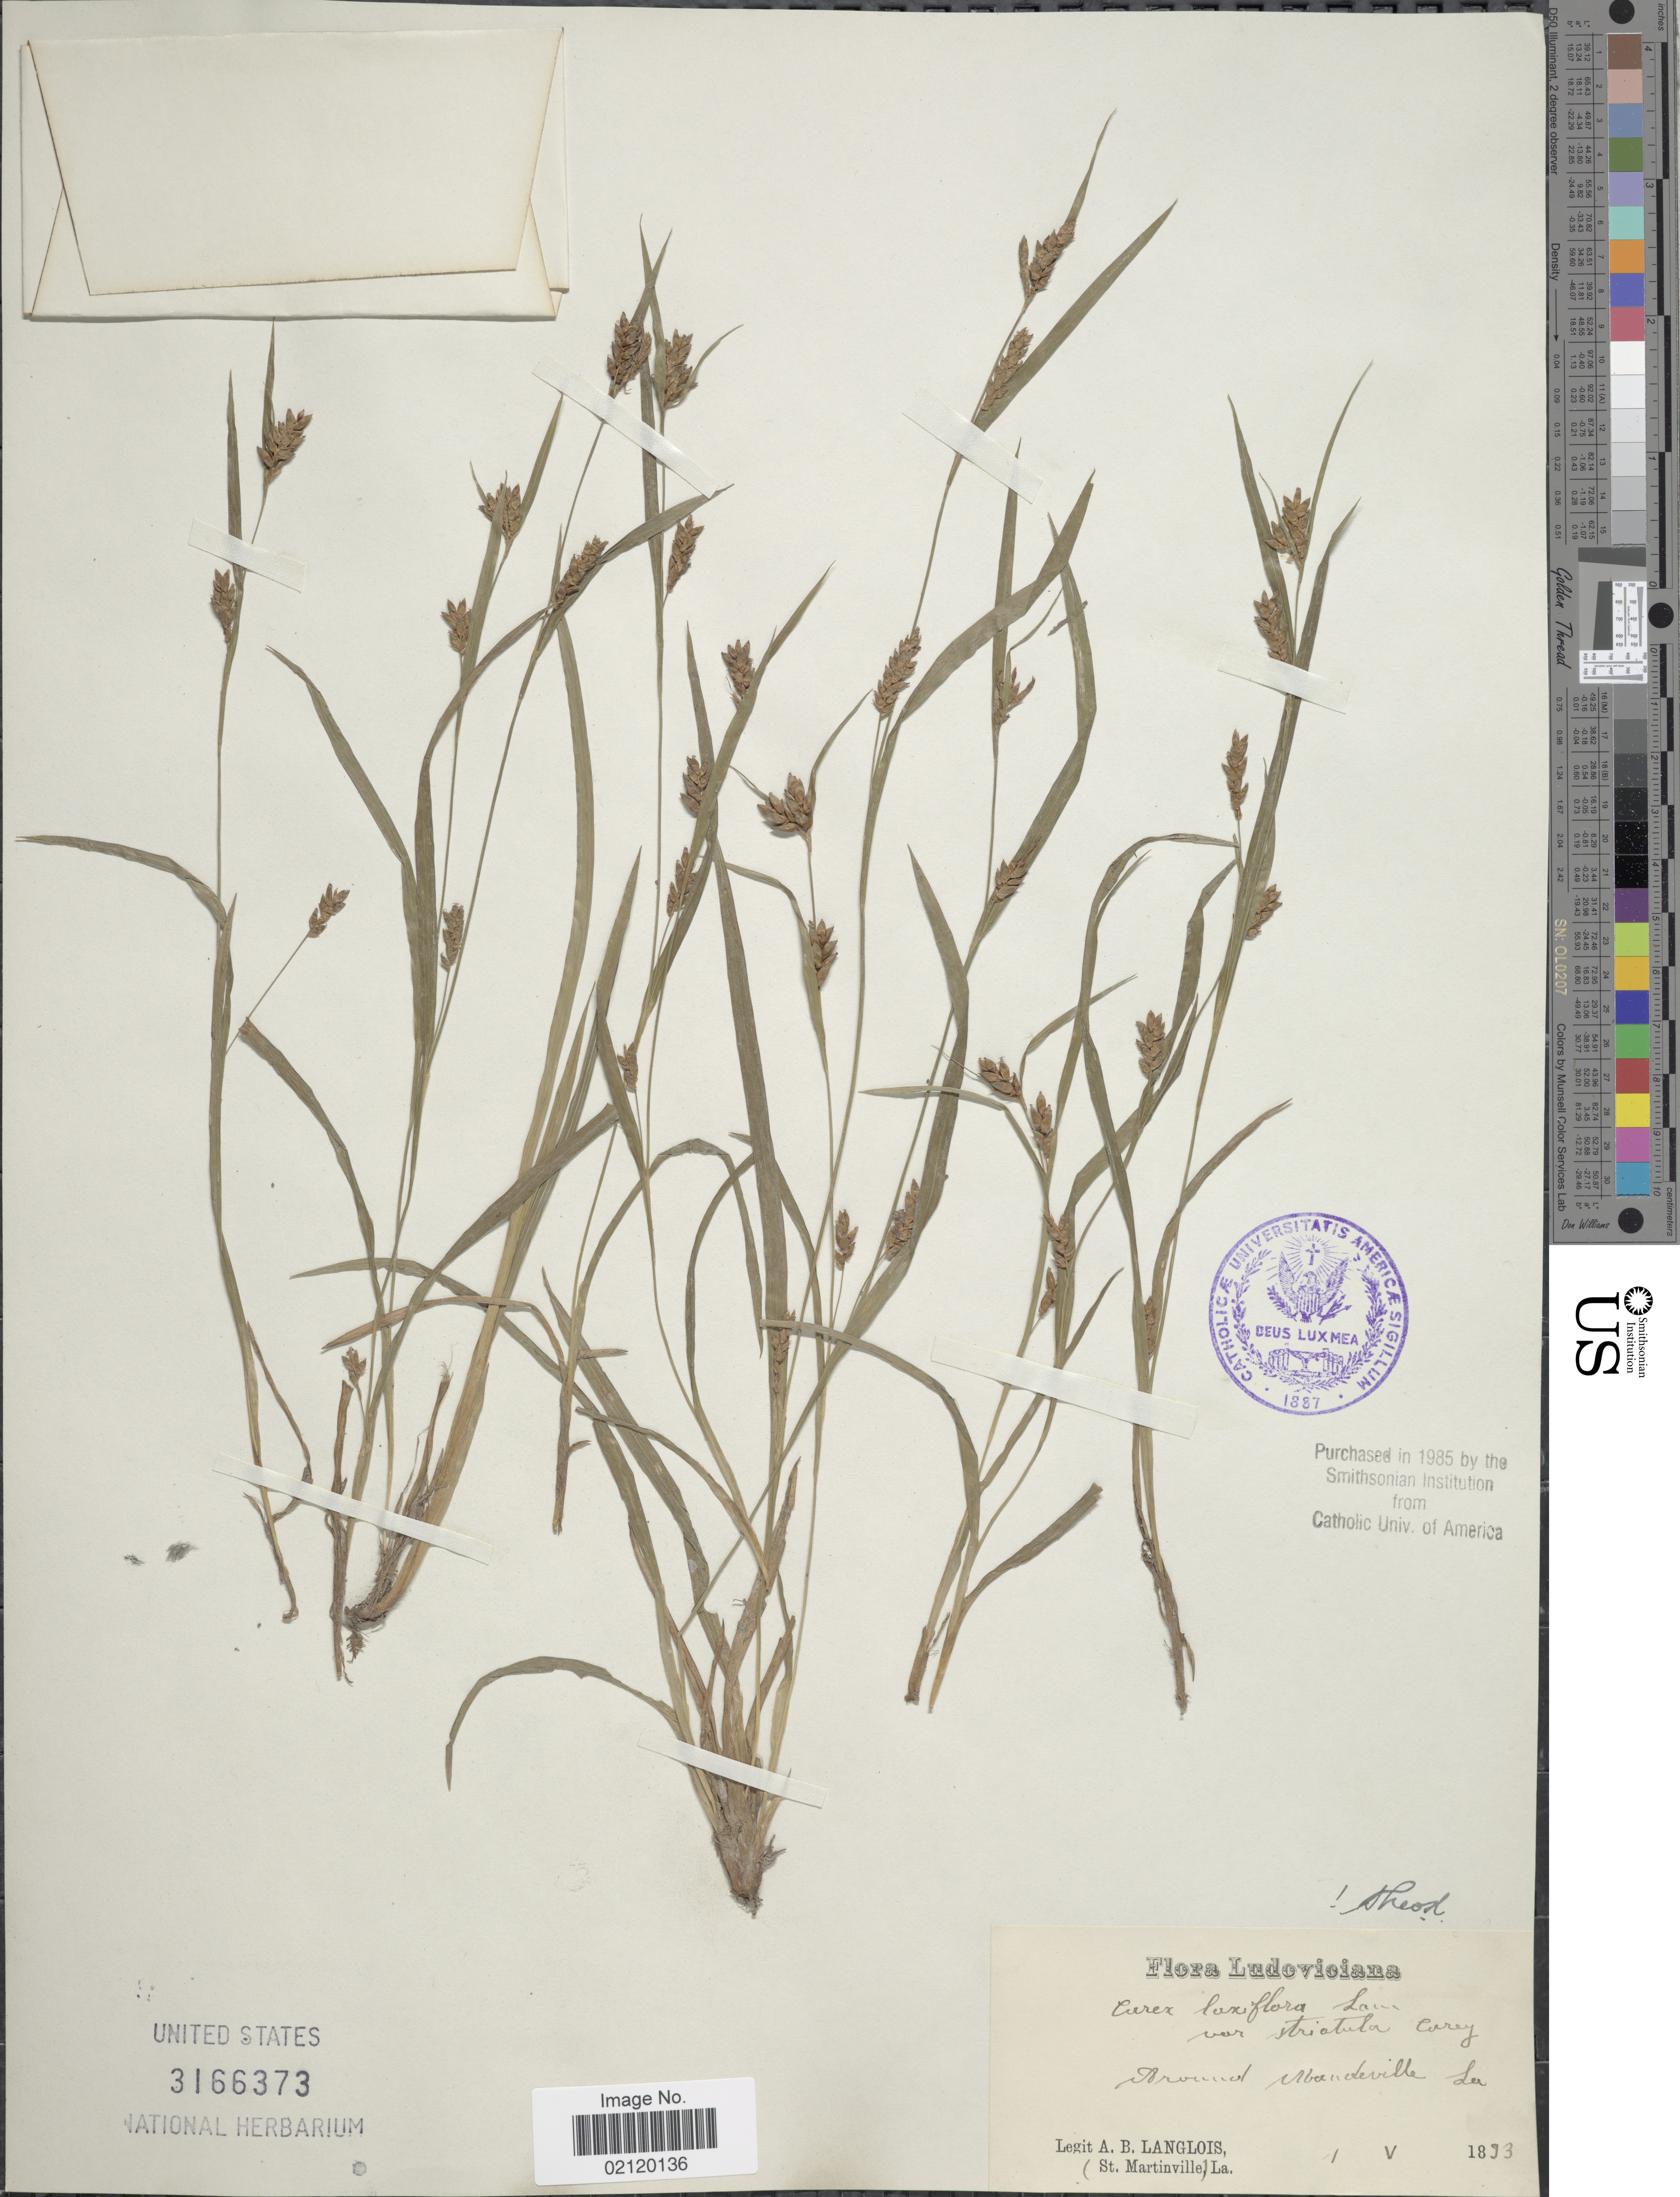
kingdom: Plantae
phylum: Tracheophyta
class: Liliopsida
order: Poales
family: Cyperaceae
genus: Carex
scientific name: Carex laxiflora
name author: Lam.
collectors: A. Langlois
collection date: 1893-05-01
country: United States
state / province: Louisiana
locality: Around Martinville La.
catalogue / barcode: US 3166373